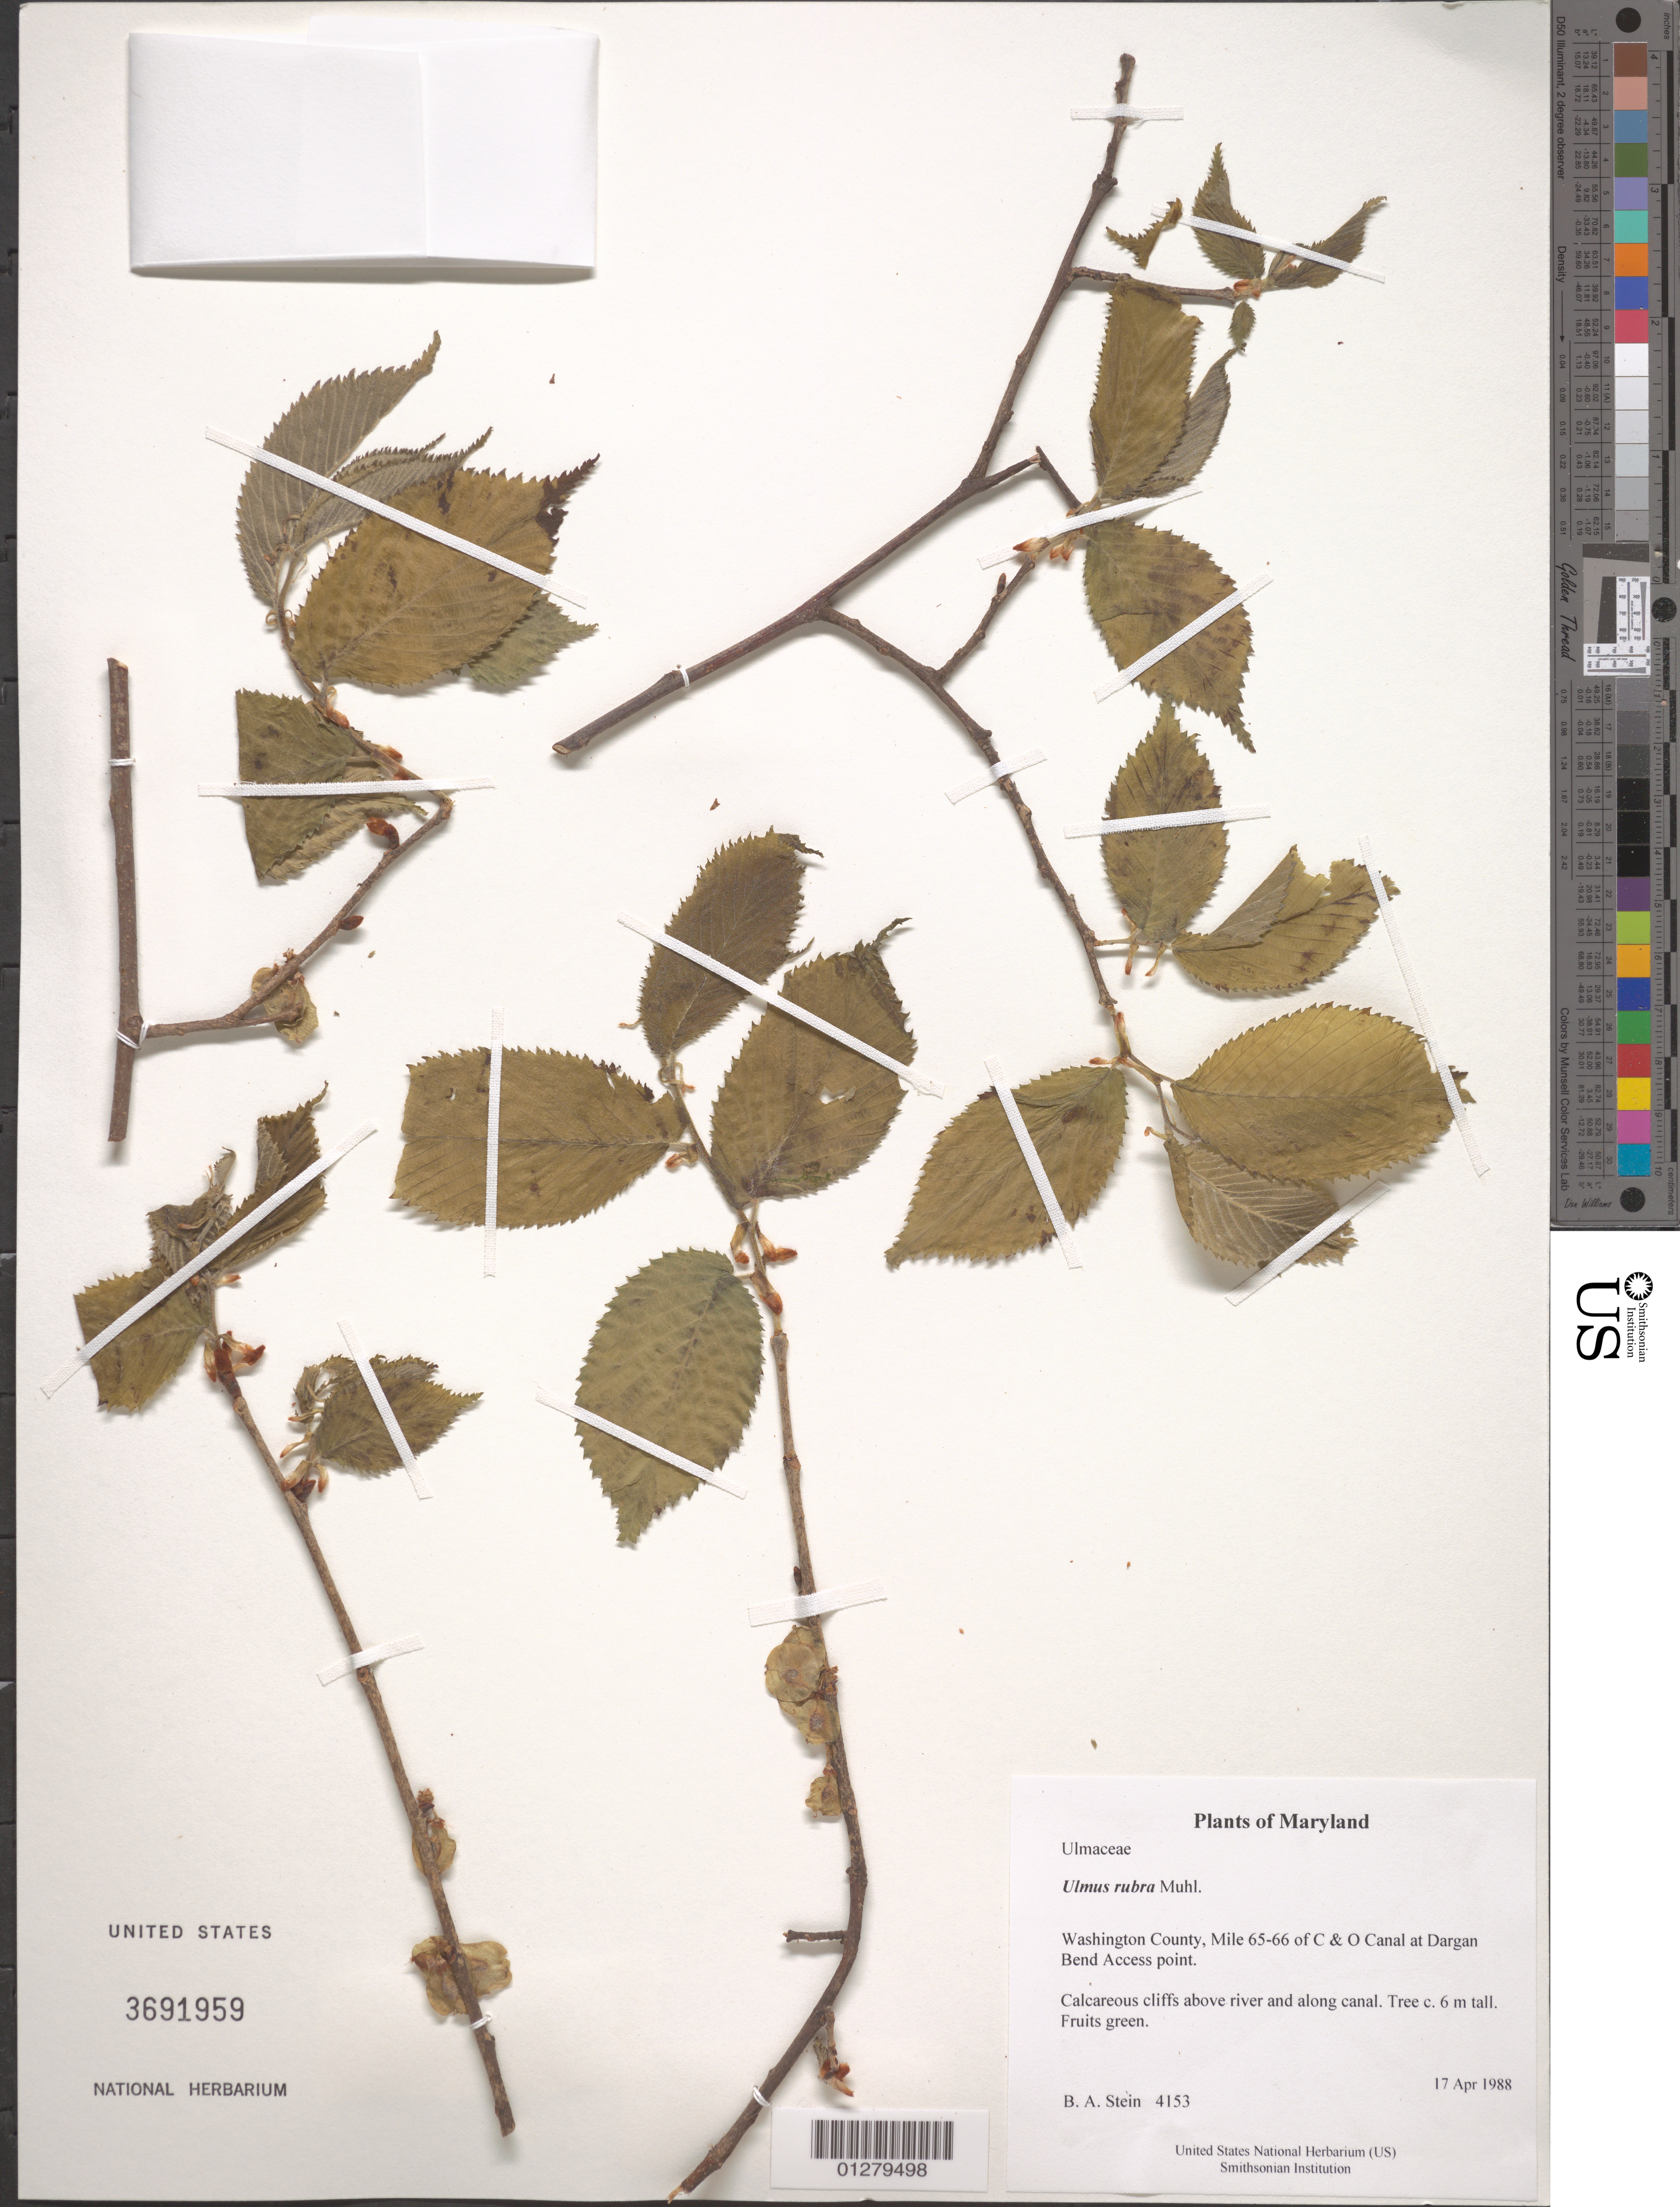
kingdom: Plantae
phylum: Tracheophyta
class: Magnoliopsida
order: Rosales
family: Ulmaceae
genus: Ulmus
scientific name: Ulmus rubra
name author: Muhl.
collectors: B. A. Stein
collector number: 4153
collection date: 1988-04-17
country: United States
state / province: Maryland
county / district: Washington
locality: Mile 65-66 of C & O Canal at Dargan Bend Access point.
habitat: Calcareous cliffs above river and along canal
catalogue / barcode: US 3691959